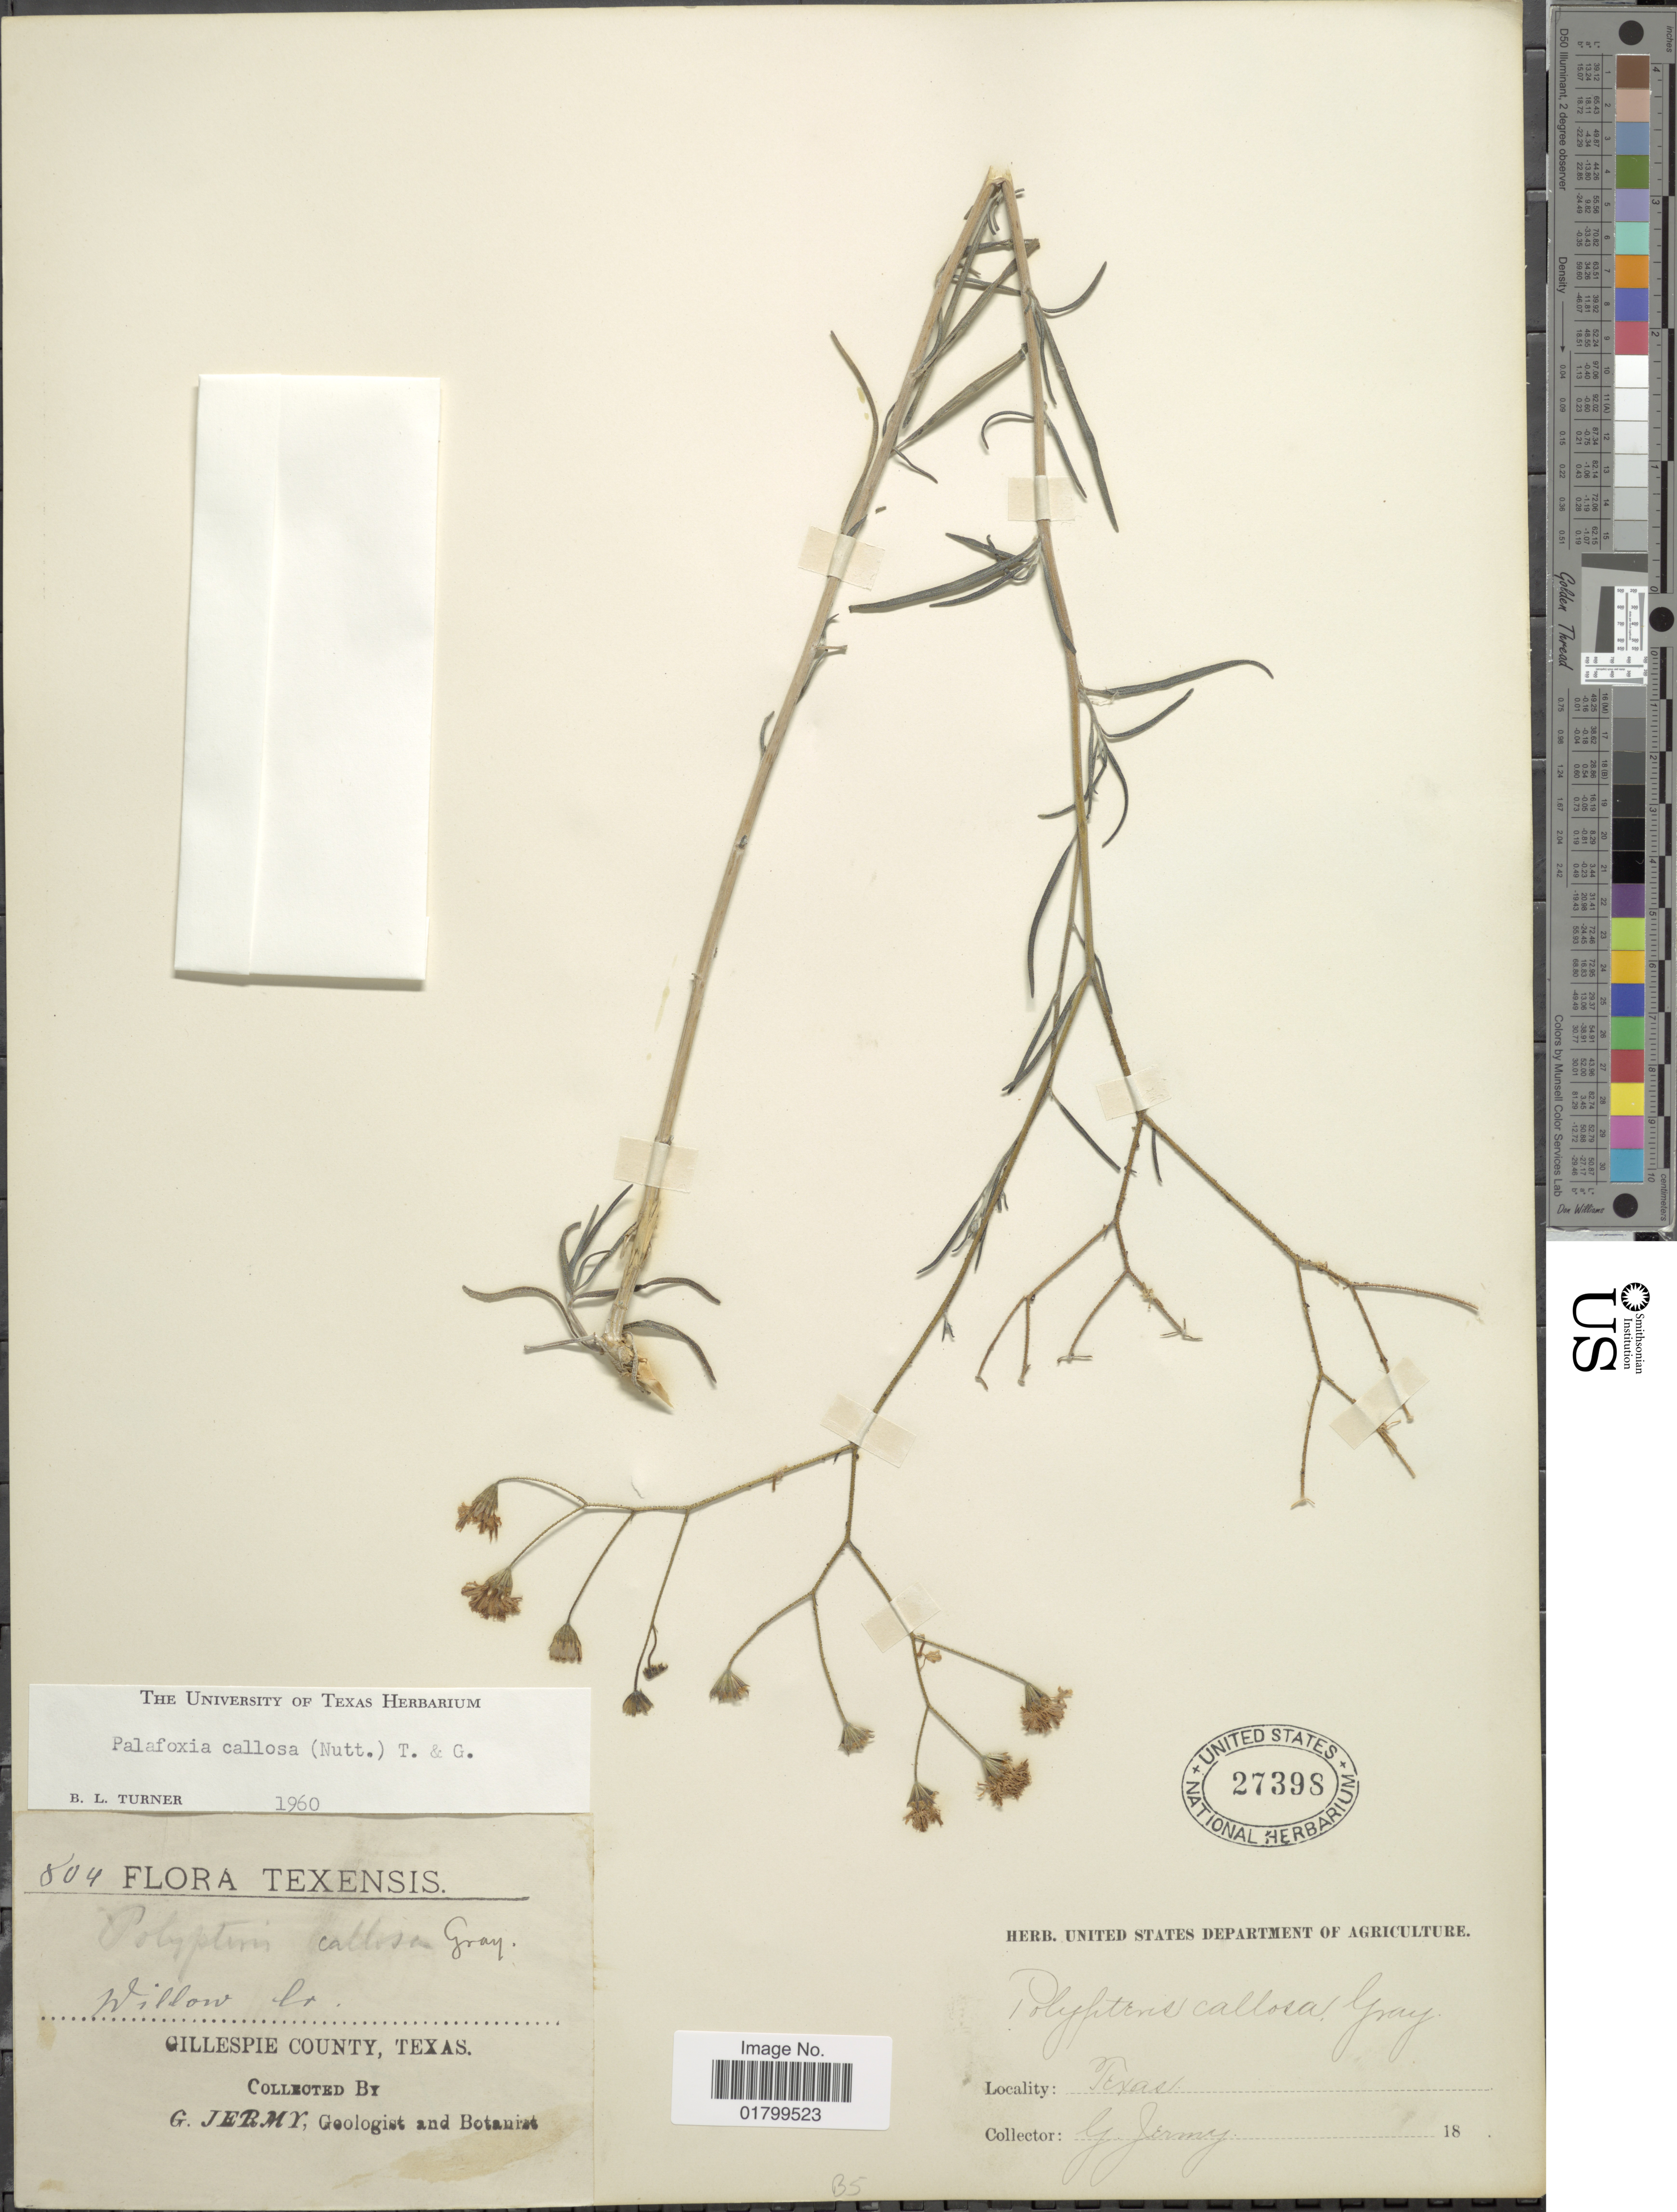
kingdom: Plantae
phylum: Tracheophyta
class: Magnoliopsida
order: Asterales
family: Asteraceae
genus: Palafoxia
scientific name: Palafoxia callosa var. callosa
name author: (Nutt.) Torr. & A. Gray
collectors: G. Jermy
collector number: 804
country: United States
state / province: Texas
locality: Willow Cr., Gillespie County, Texas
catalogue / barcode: US 27398